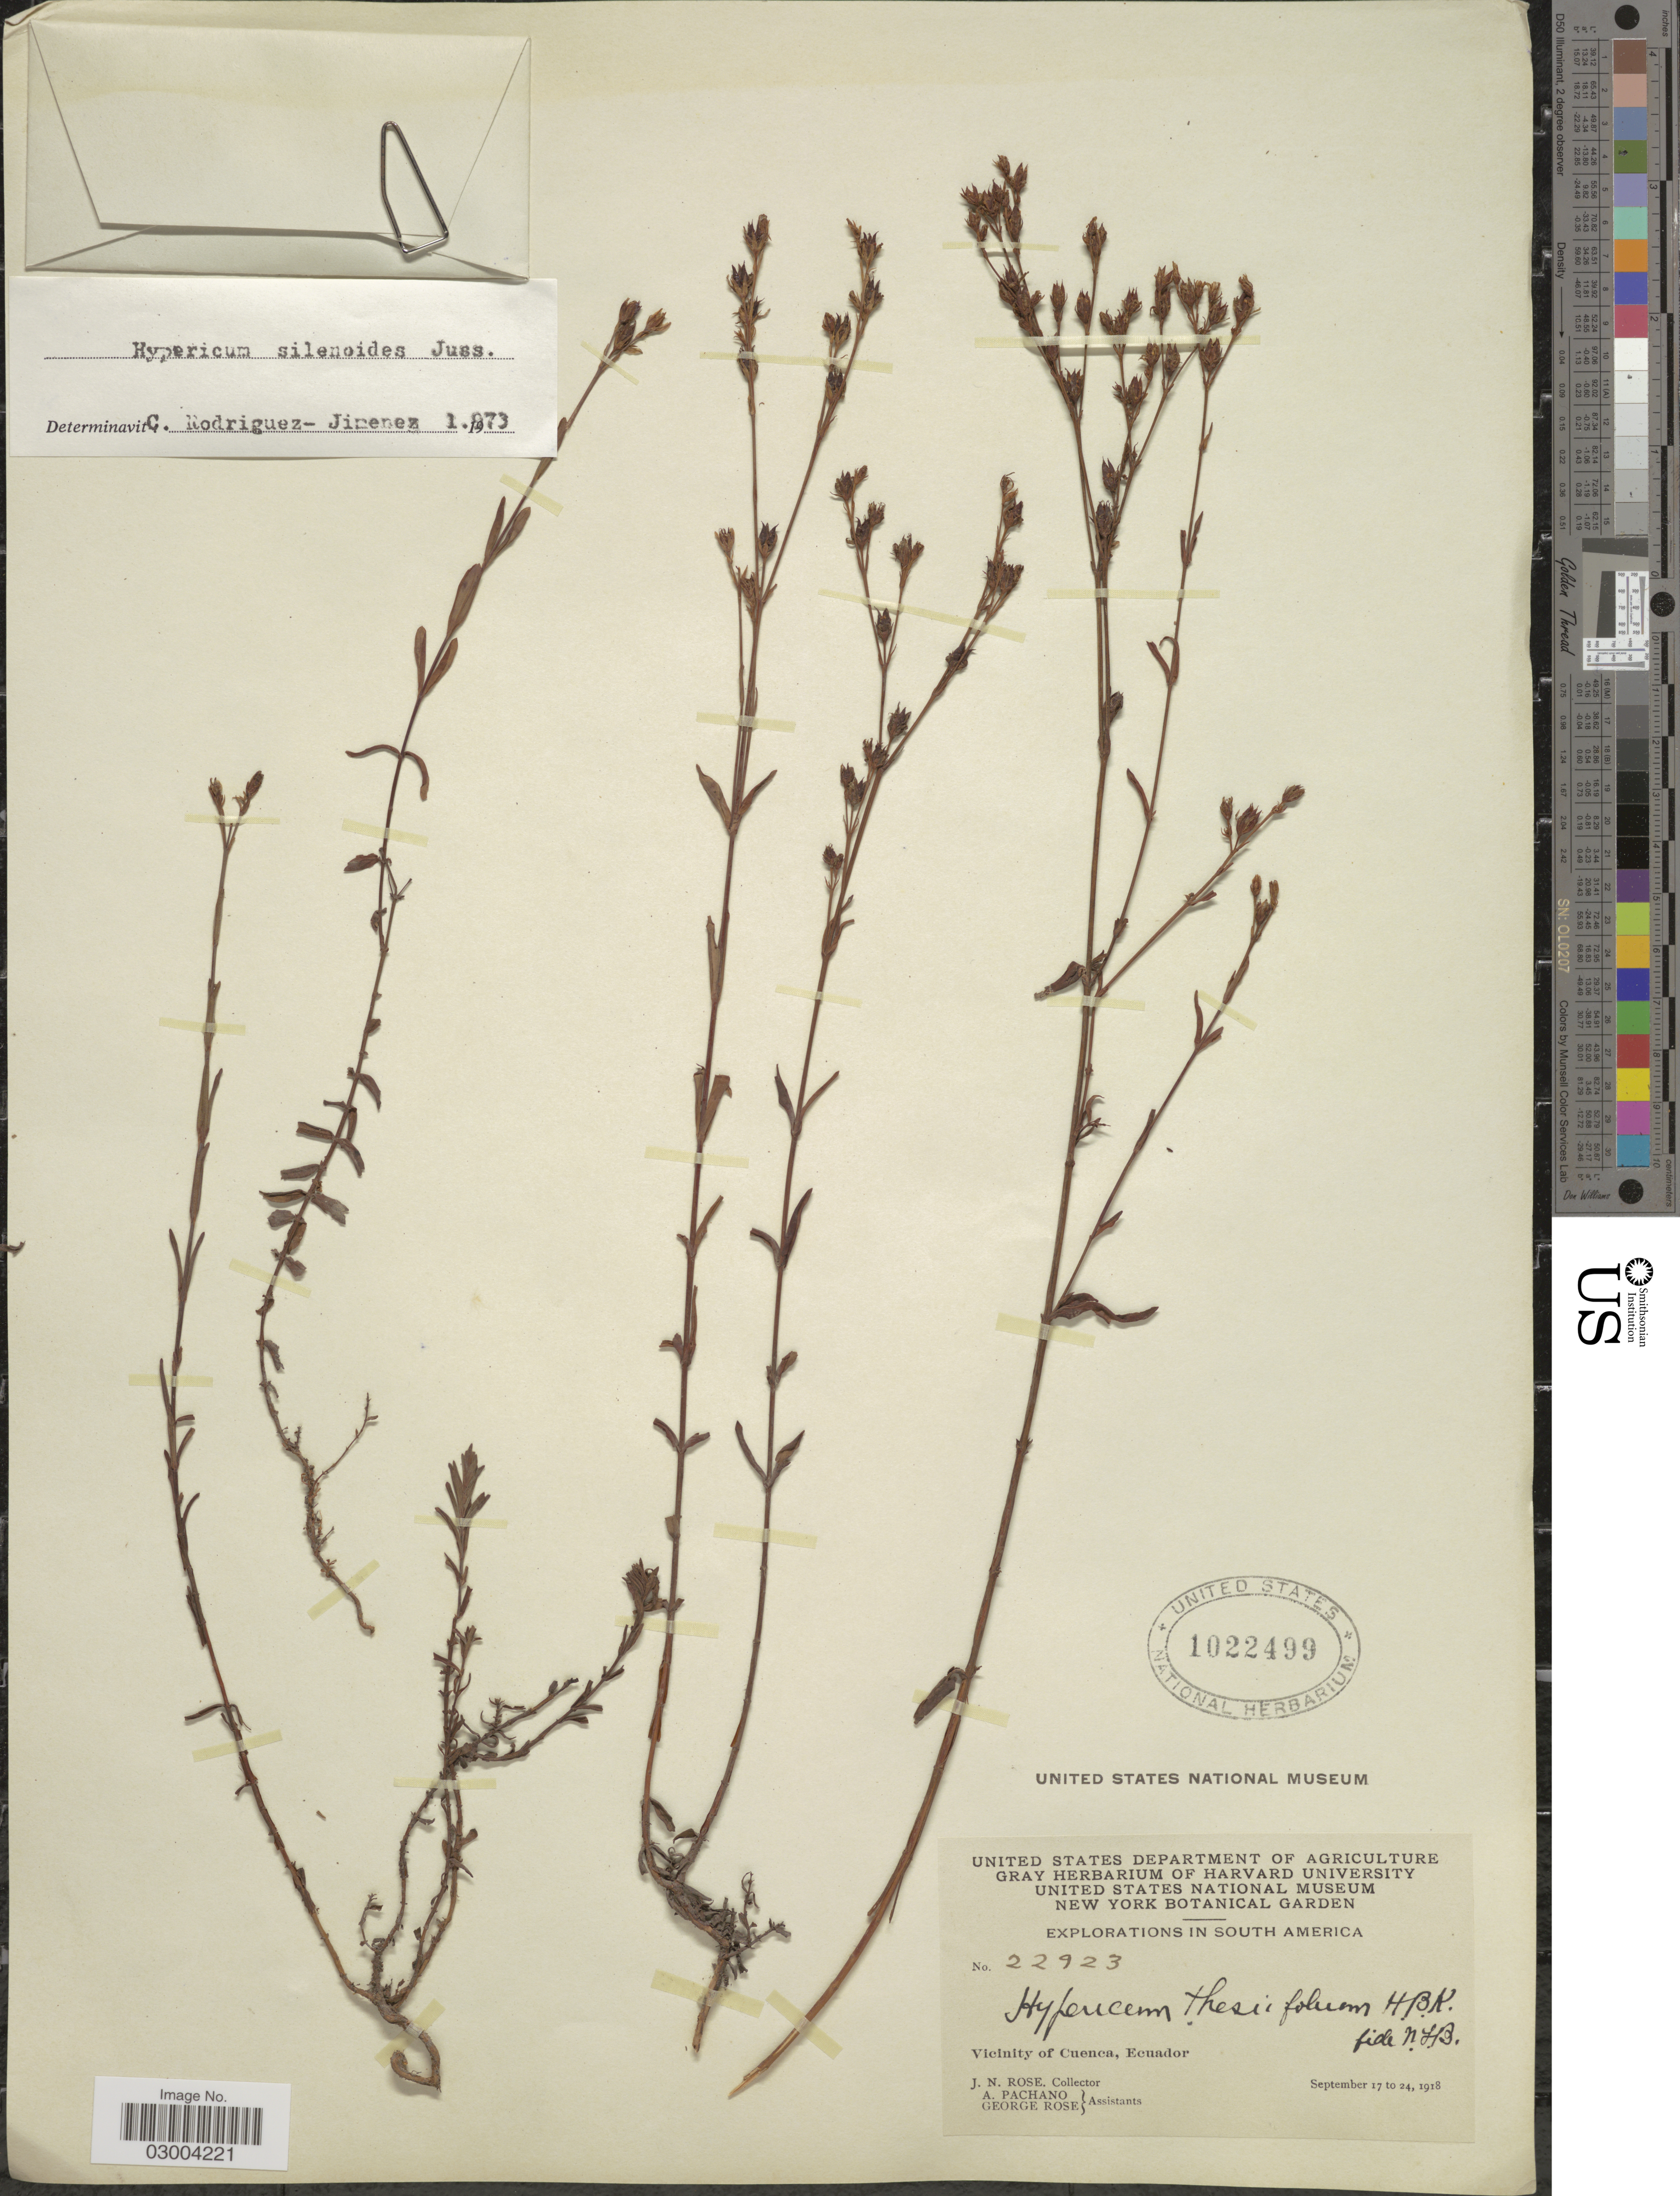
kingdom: Plantae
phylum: Tracheophyta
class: Magnoliopsida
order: Malpighiales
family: Hypericaceae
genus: Hypericum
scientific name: Hypericum silenoides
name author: Juss.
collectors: J. N. Rose, A. Pachano & G. Rose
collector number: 22923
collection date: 1918-09-17/1918-09-24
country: Ecuador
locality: Vicinity of Cuenca.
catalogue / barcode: US 1022499